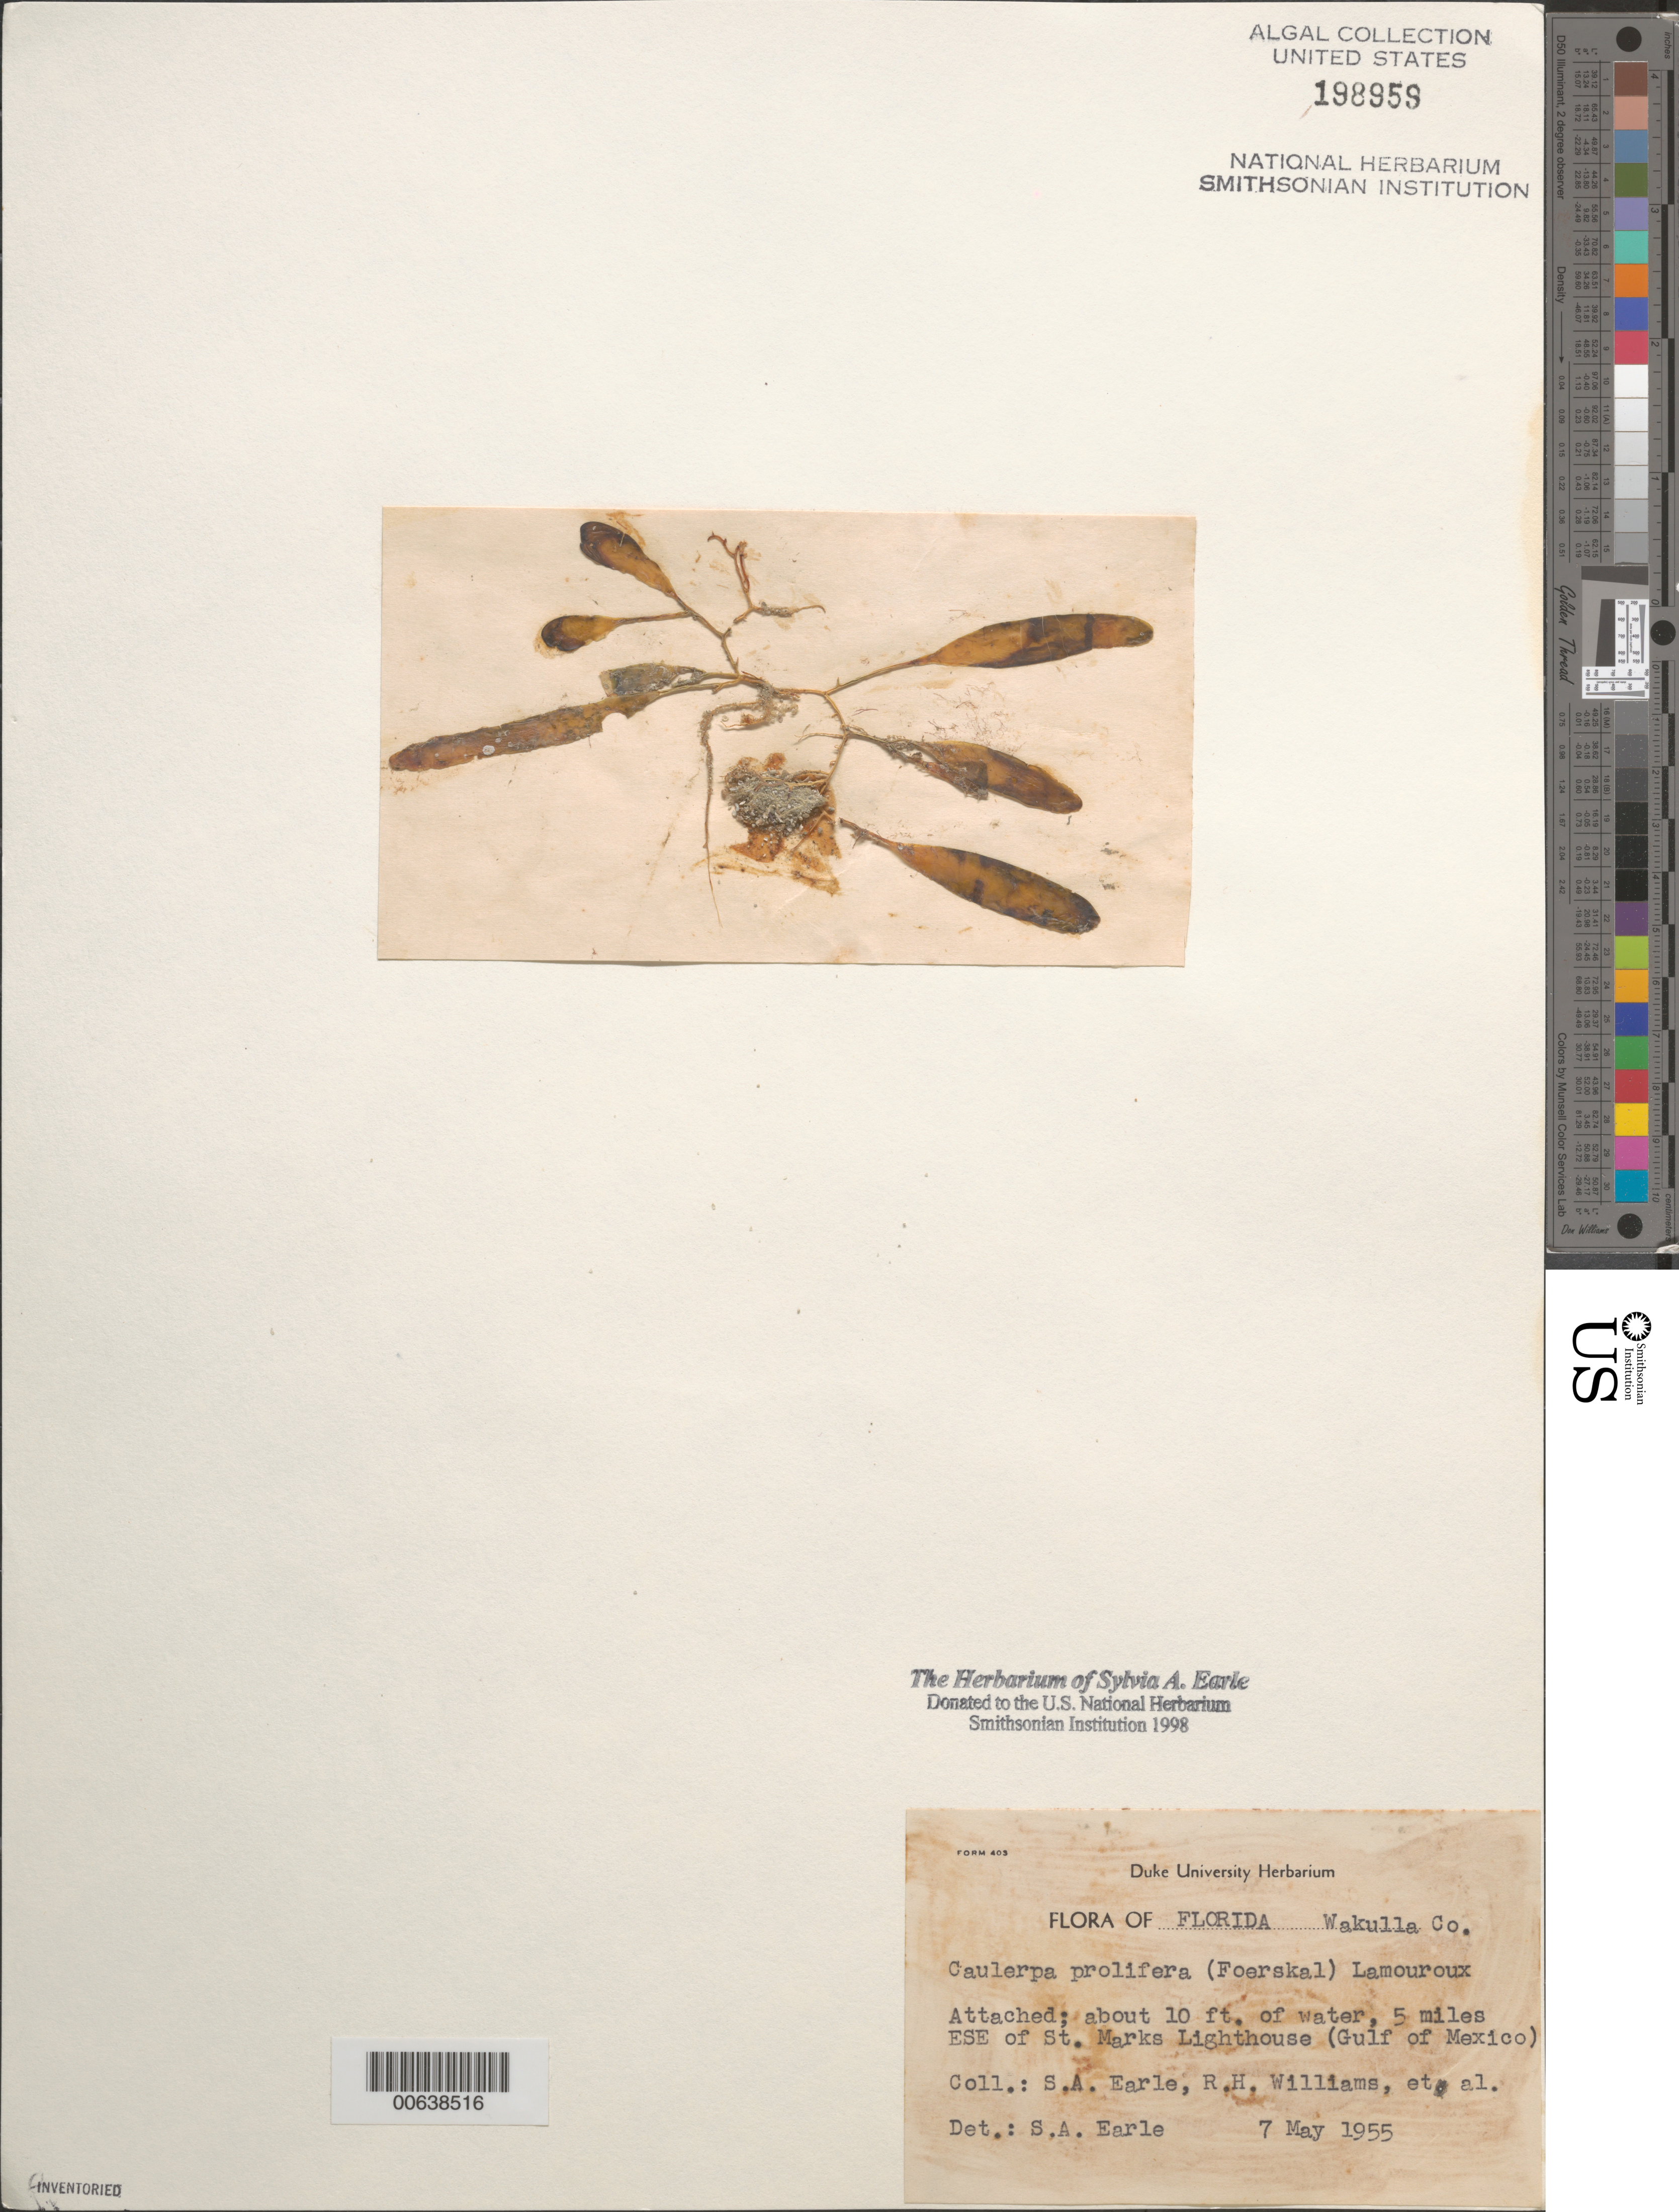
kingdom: Plantae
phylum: Chlorophyta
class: Ulvophyceae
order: Bryopsidales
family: Caulerpaceae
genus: Caulerpa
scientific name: Caulerpa prolifera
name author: (Forssk.) J.V.Lamouroux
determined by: Earle, S. A.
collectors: S. A. Earle, R. H. Williams & et al.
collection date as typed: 07 May 1955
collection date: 1955-05-07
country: United States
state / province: Florida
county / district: Wakulla County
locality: Gulf of Mexico, 5 miles east southeast of St. Marks Lighthouse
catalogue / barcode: US 198959